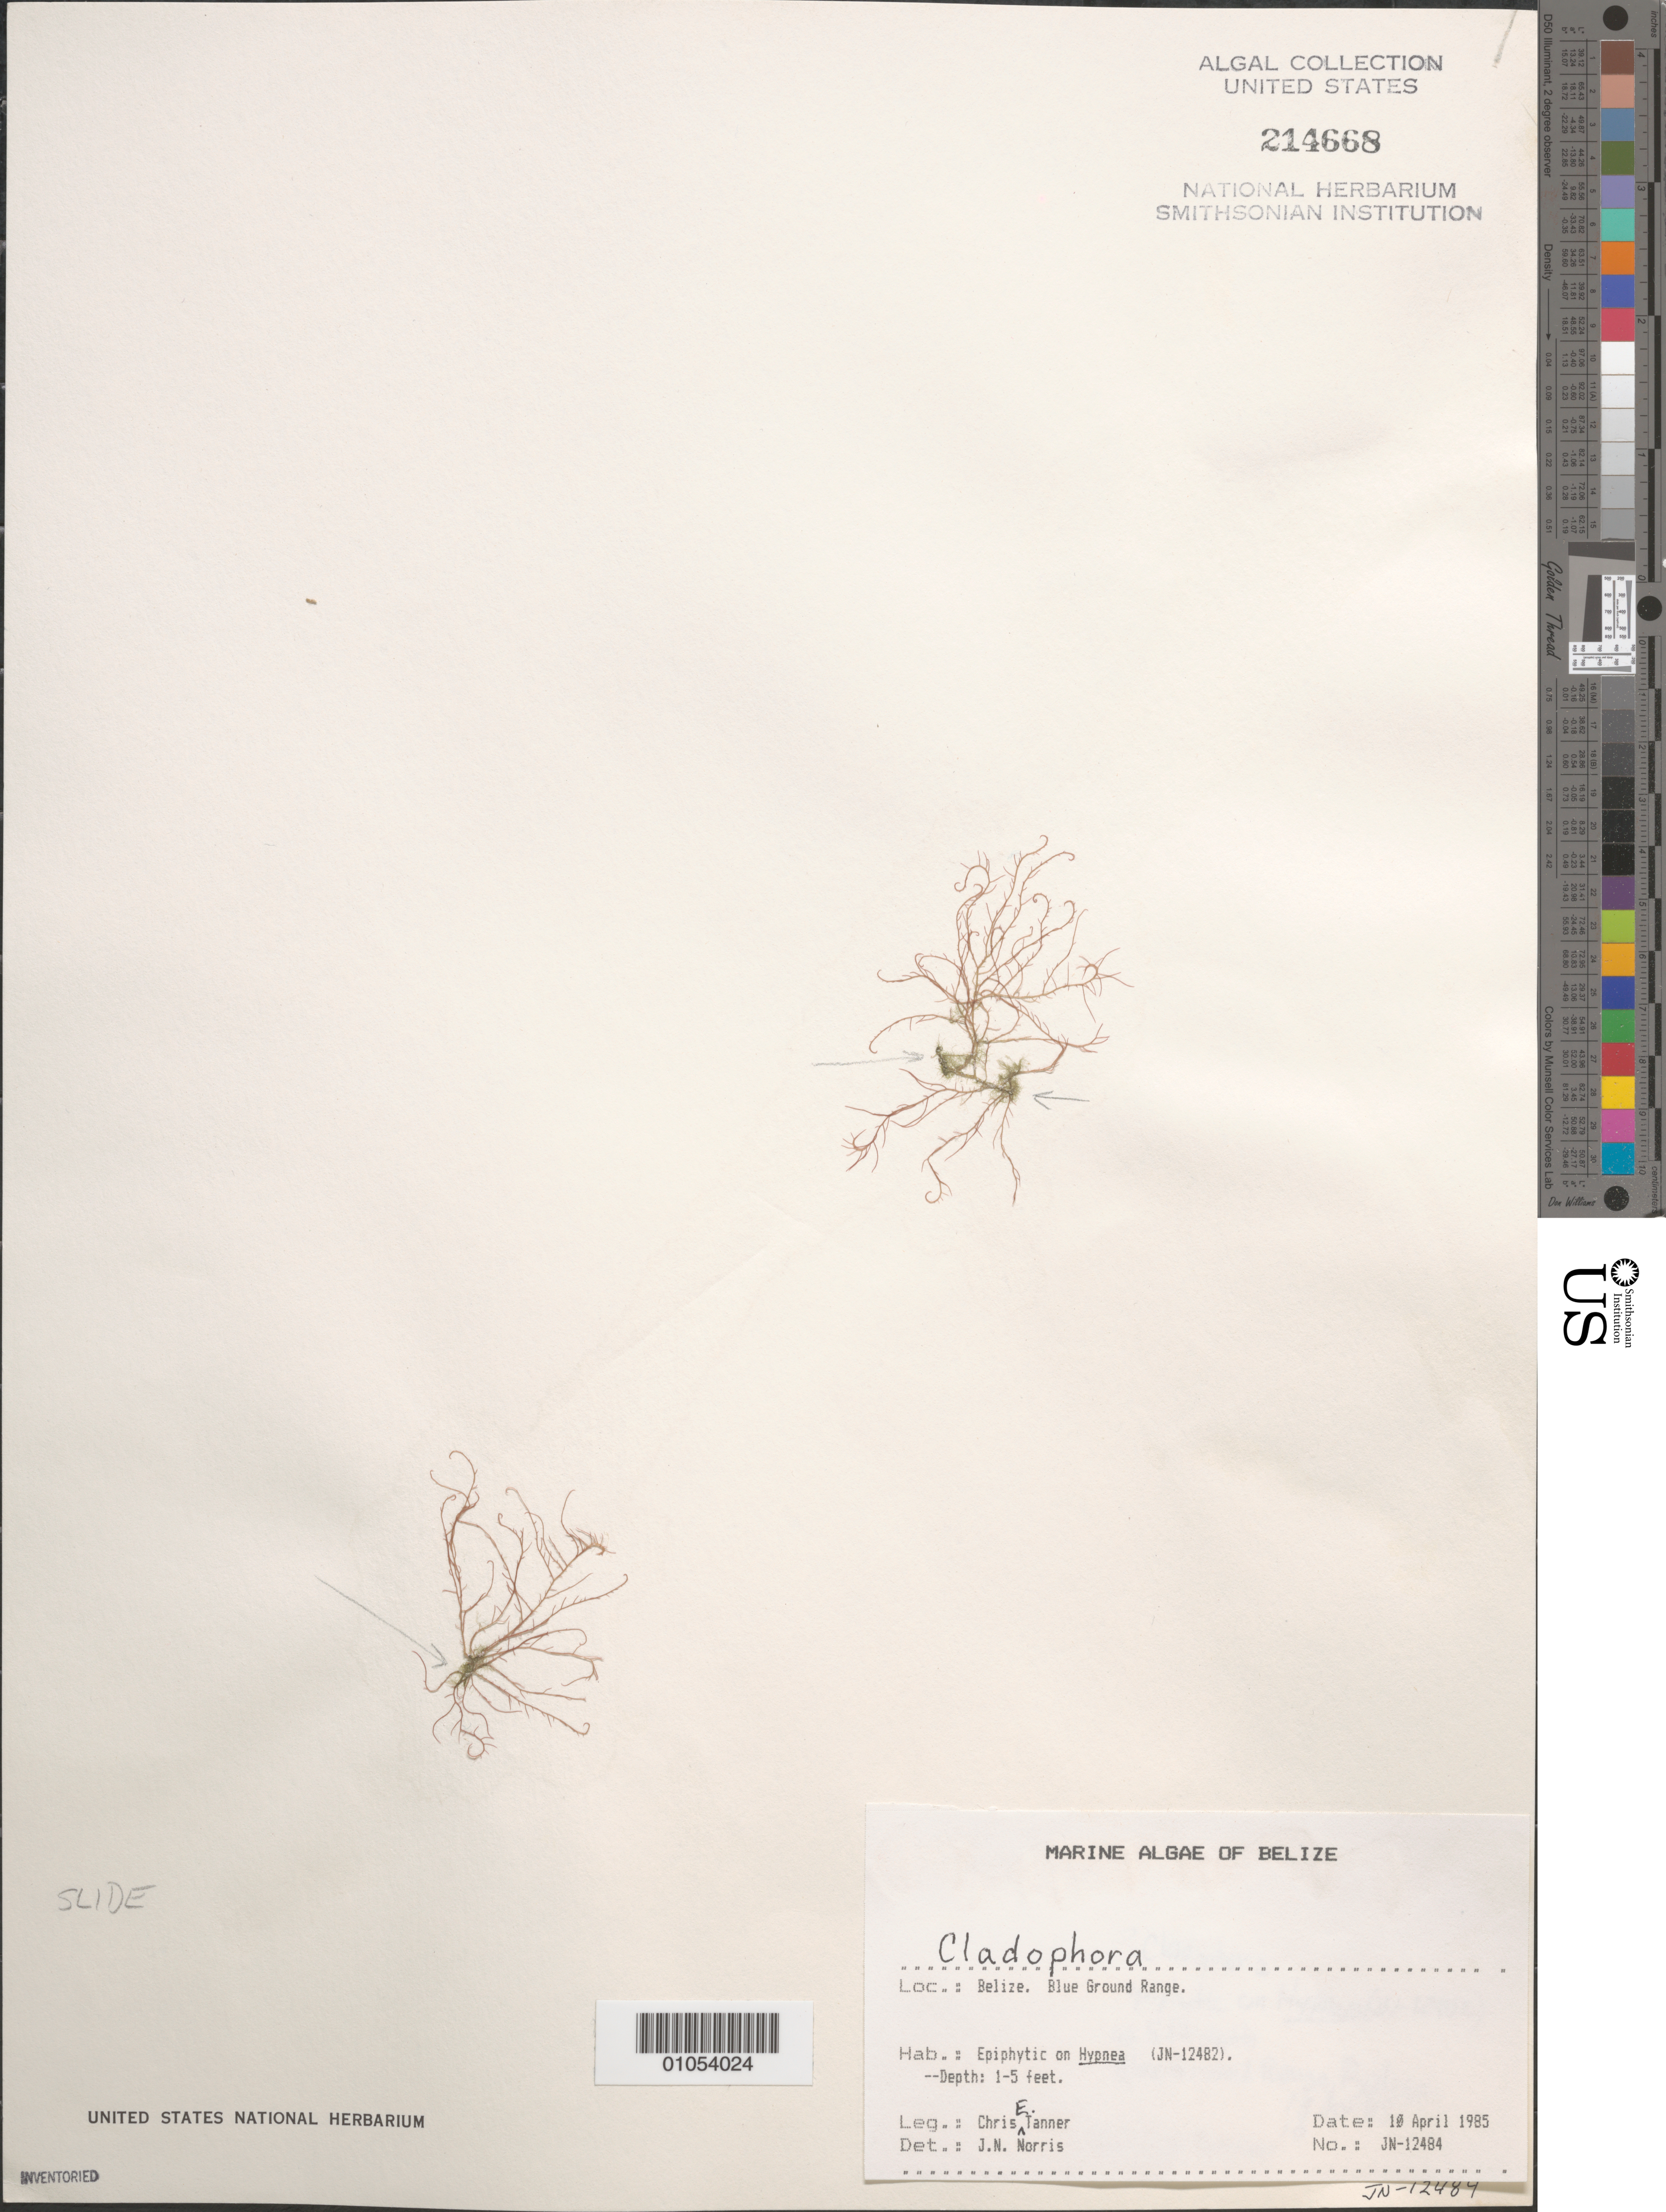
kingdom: Plantae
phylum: Chlorophyta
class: Ulvophyceae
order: Cladophorales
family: Cladophoraceae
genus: Cladophora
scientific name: Cladophora sp.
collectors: C. Tanner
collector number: JN-12484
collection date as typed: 10 Apr 1985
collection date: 1985-04-10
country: Belize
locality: Blue Ground Range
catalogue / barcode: US 214668